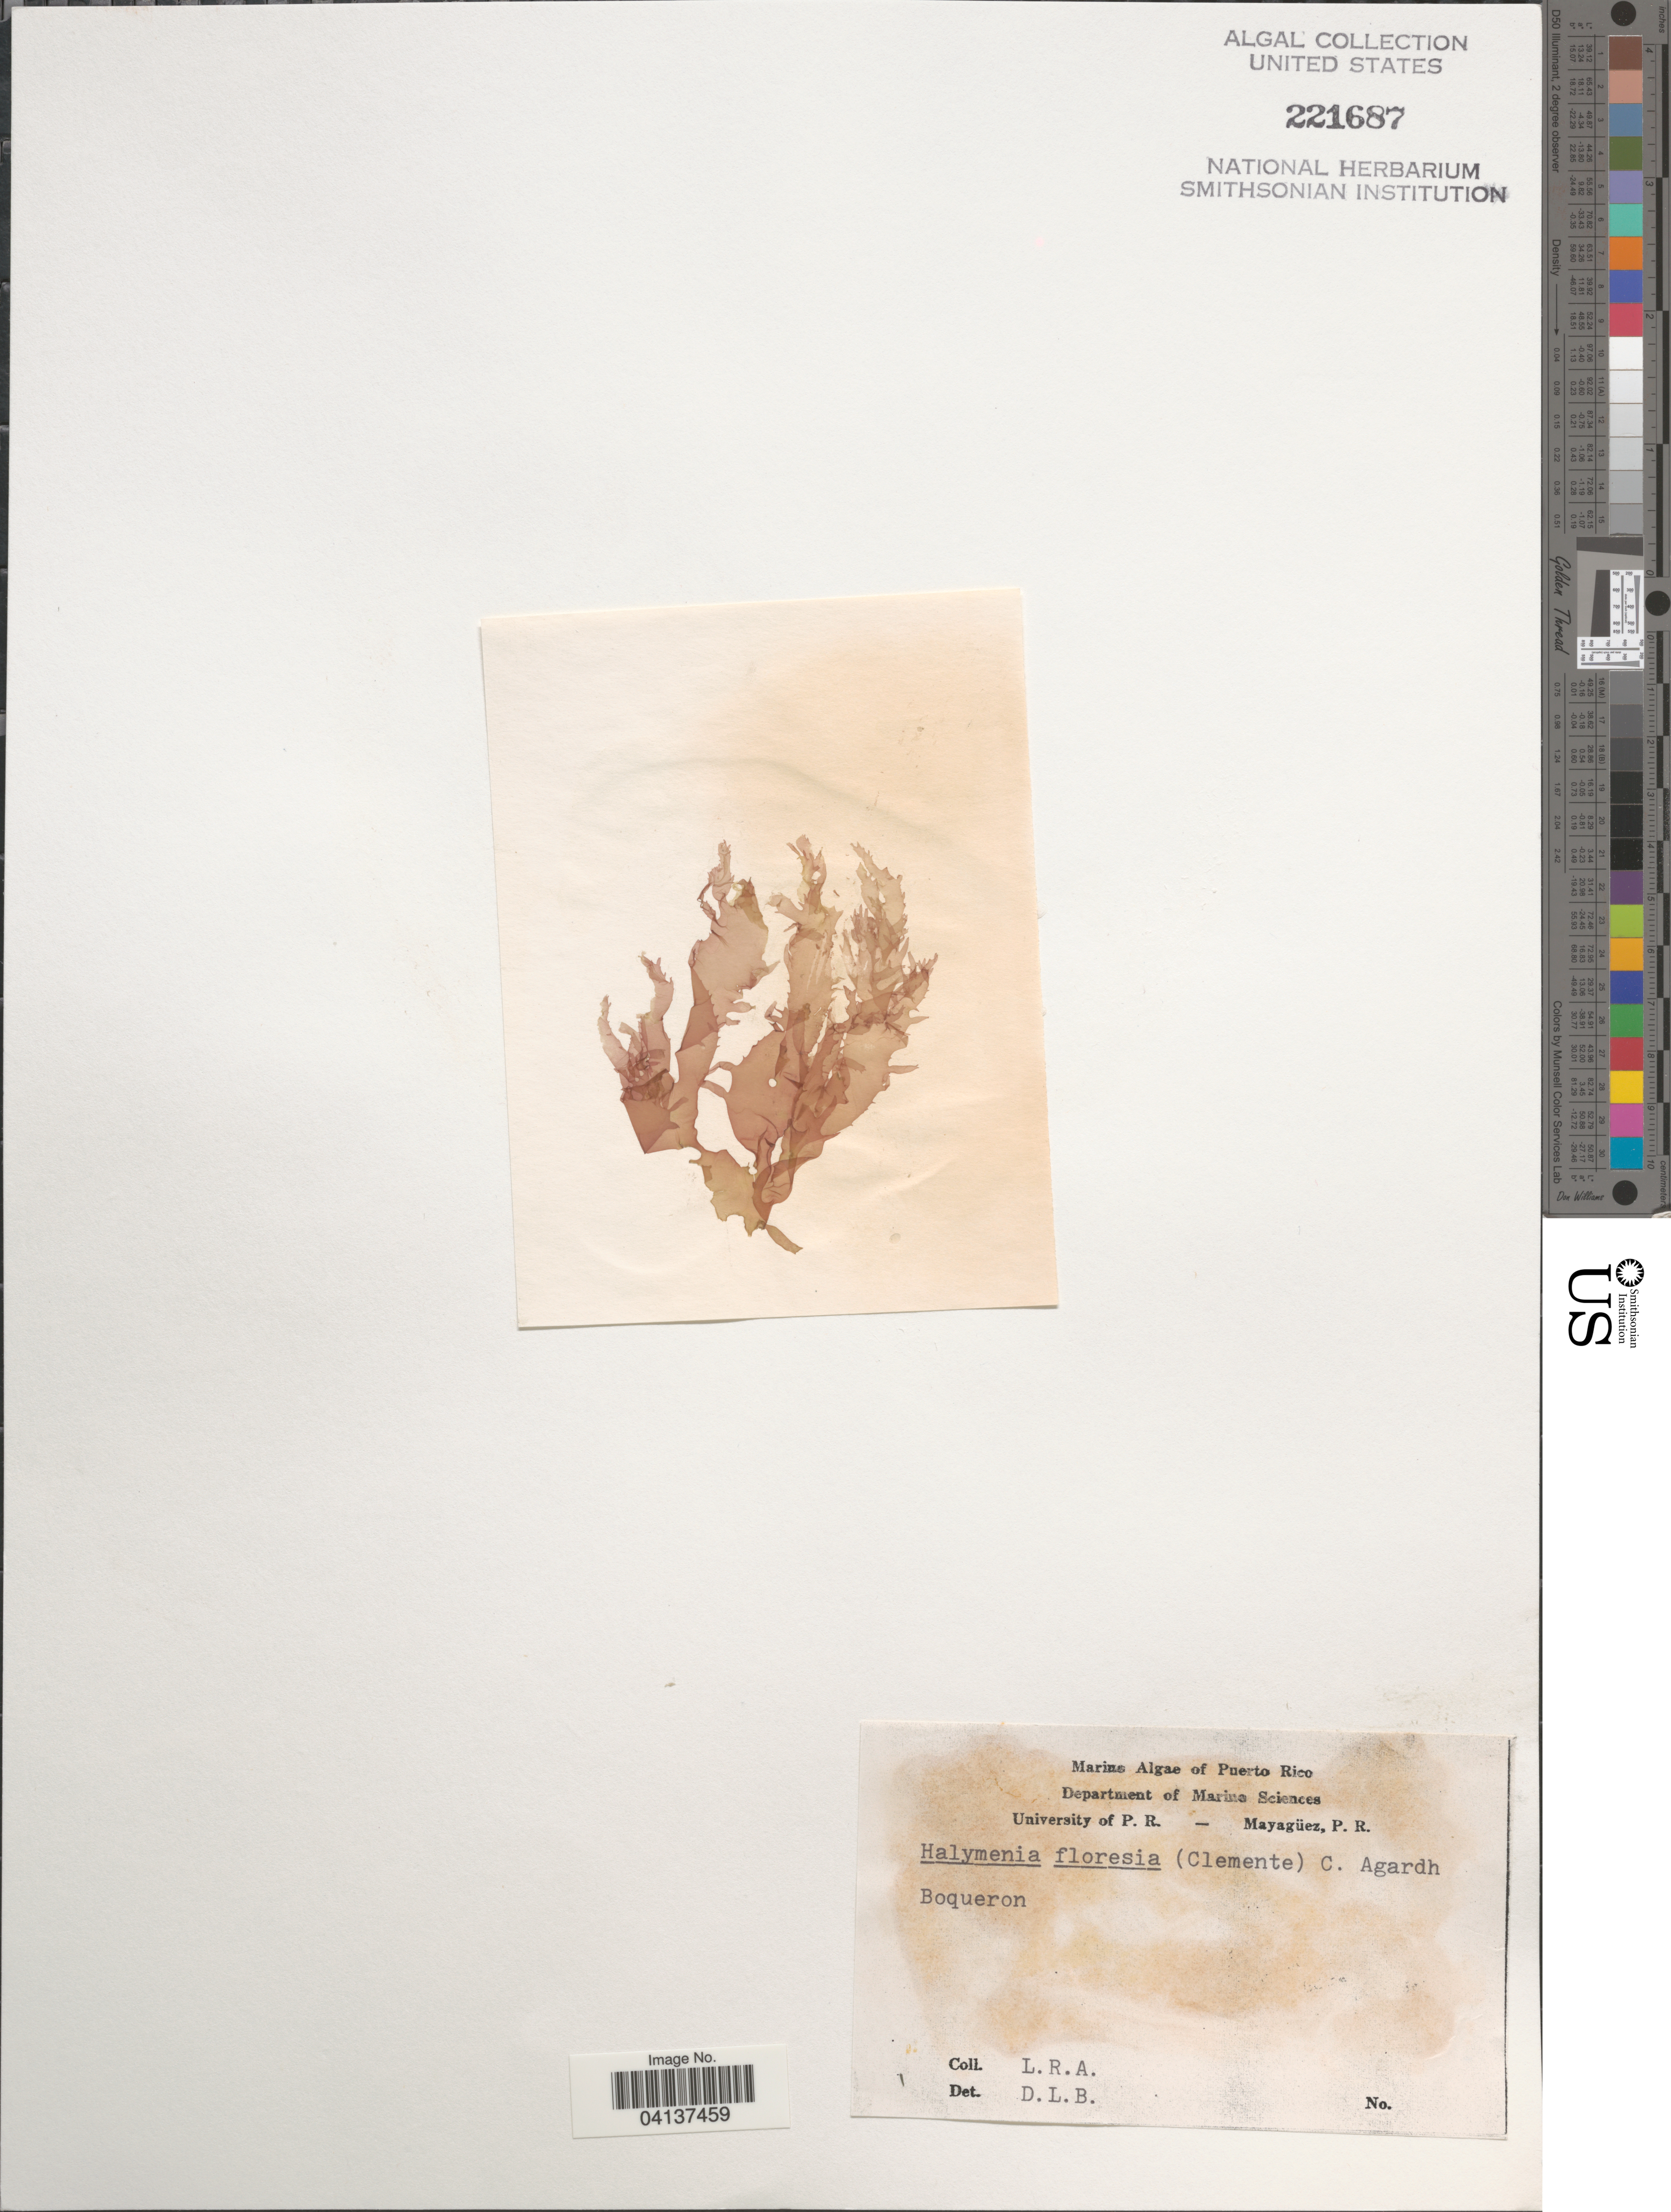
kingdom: Plantae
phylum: Rhodophyta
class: Florideophyceae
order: Halymeniales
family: Halymeniaceae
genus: Halymenia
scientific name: Halymenia floresii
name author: (Clemente) C. Agardh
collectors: L. R. A.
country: Puerto Rico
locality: Boqueron.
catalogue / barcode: US 221687